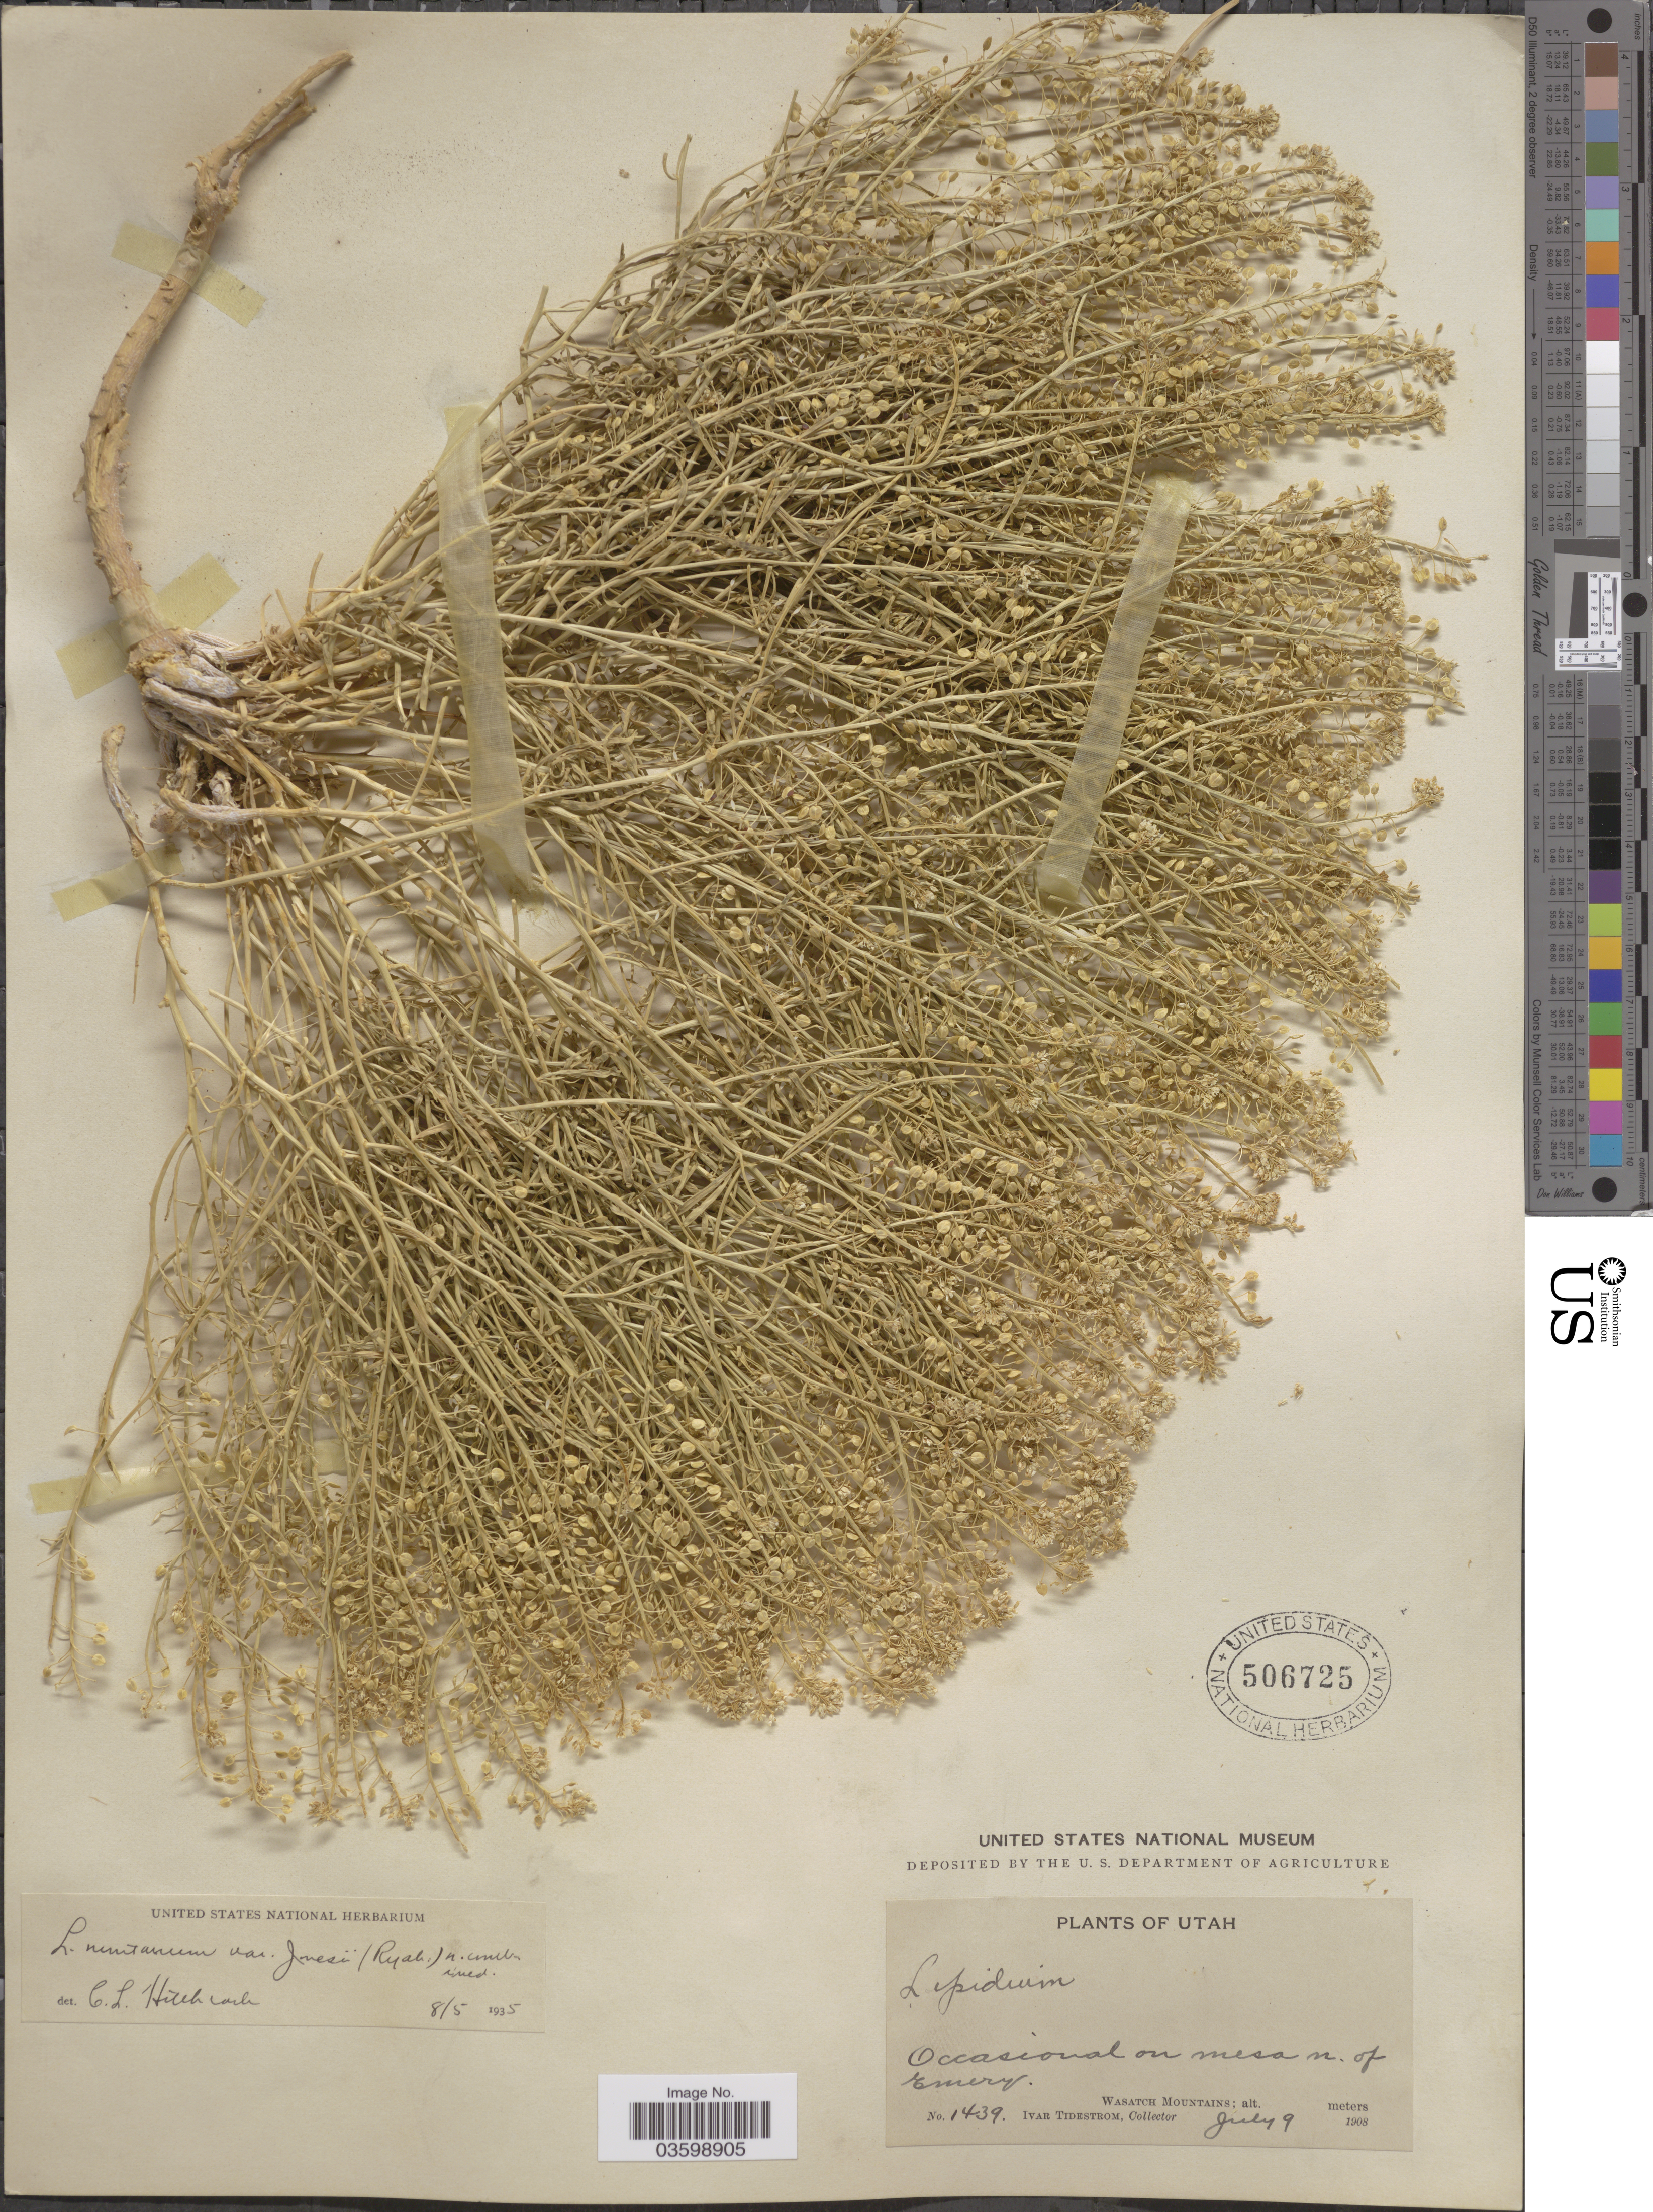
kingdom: Plantae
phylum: Tracheophyta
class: Magnoliopsida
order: Brassicales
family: Brassicaceae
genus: Lepidium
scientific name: Lepidium montanum var. jonesii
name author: (Rydb.) C.L. Hitchc.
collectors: I. F. Tidestrom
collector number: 1439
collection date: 1908-07-09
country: United States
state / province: Utah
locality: Occasional on mesa n. of Emery. Wasatch Mountains.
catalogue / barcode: US 506725